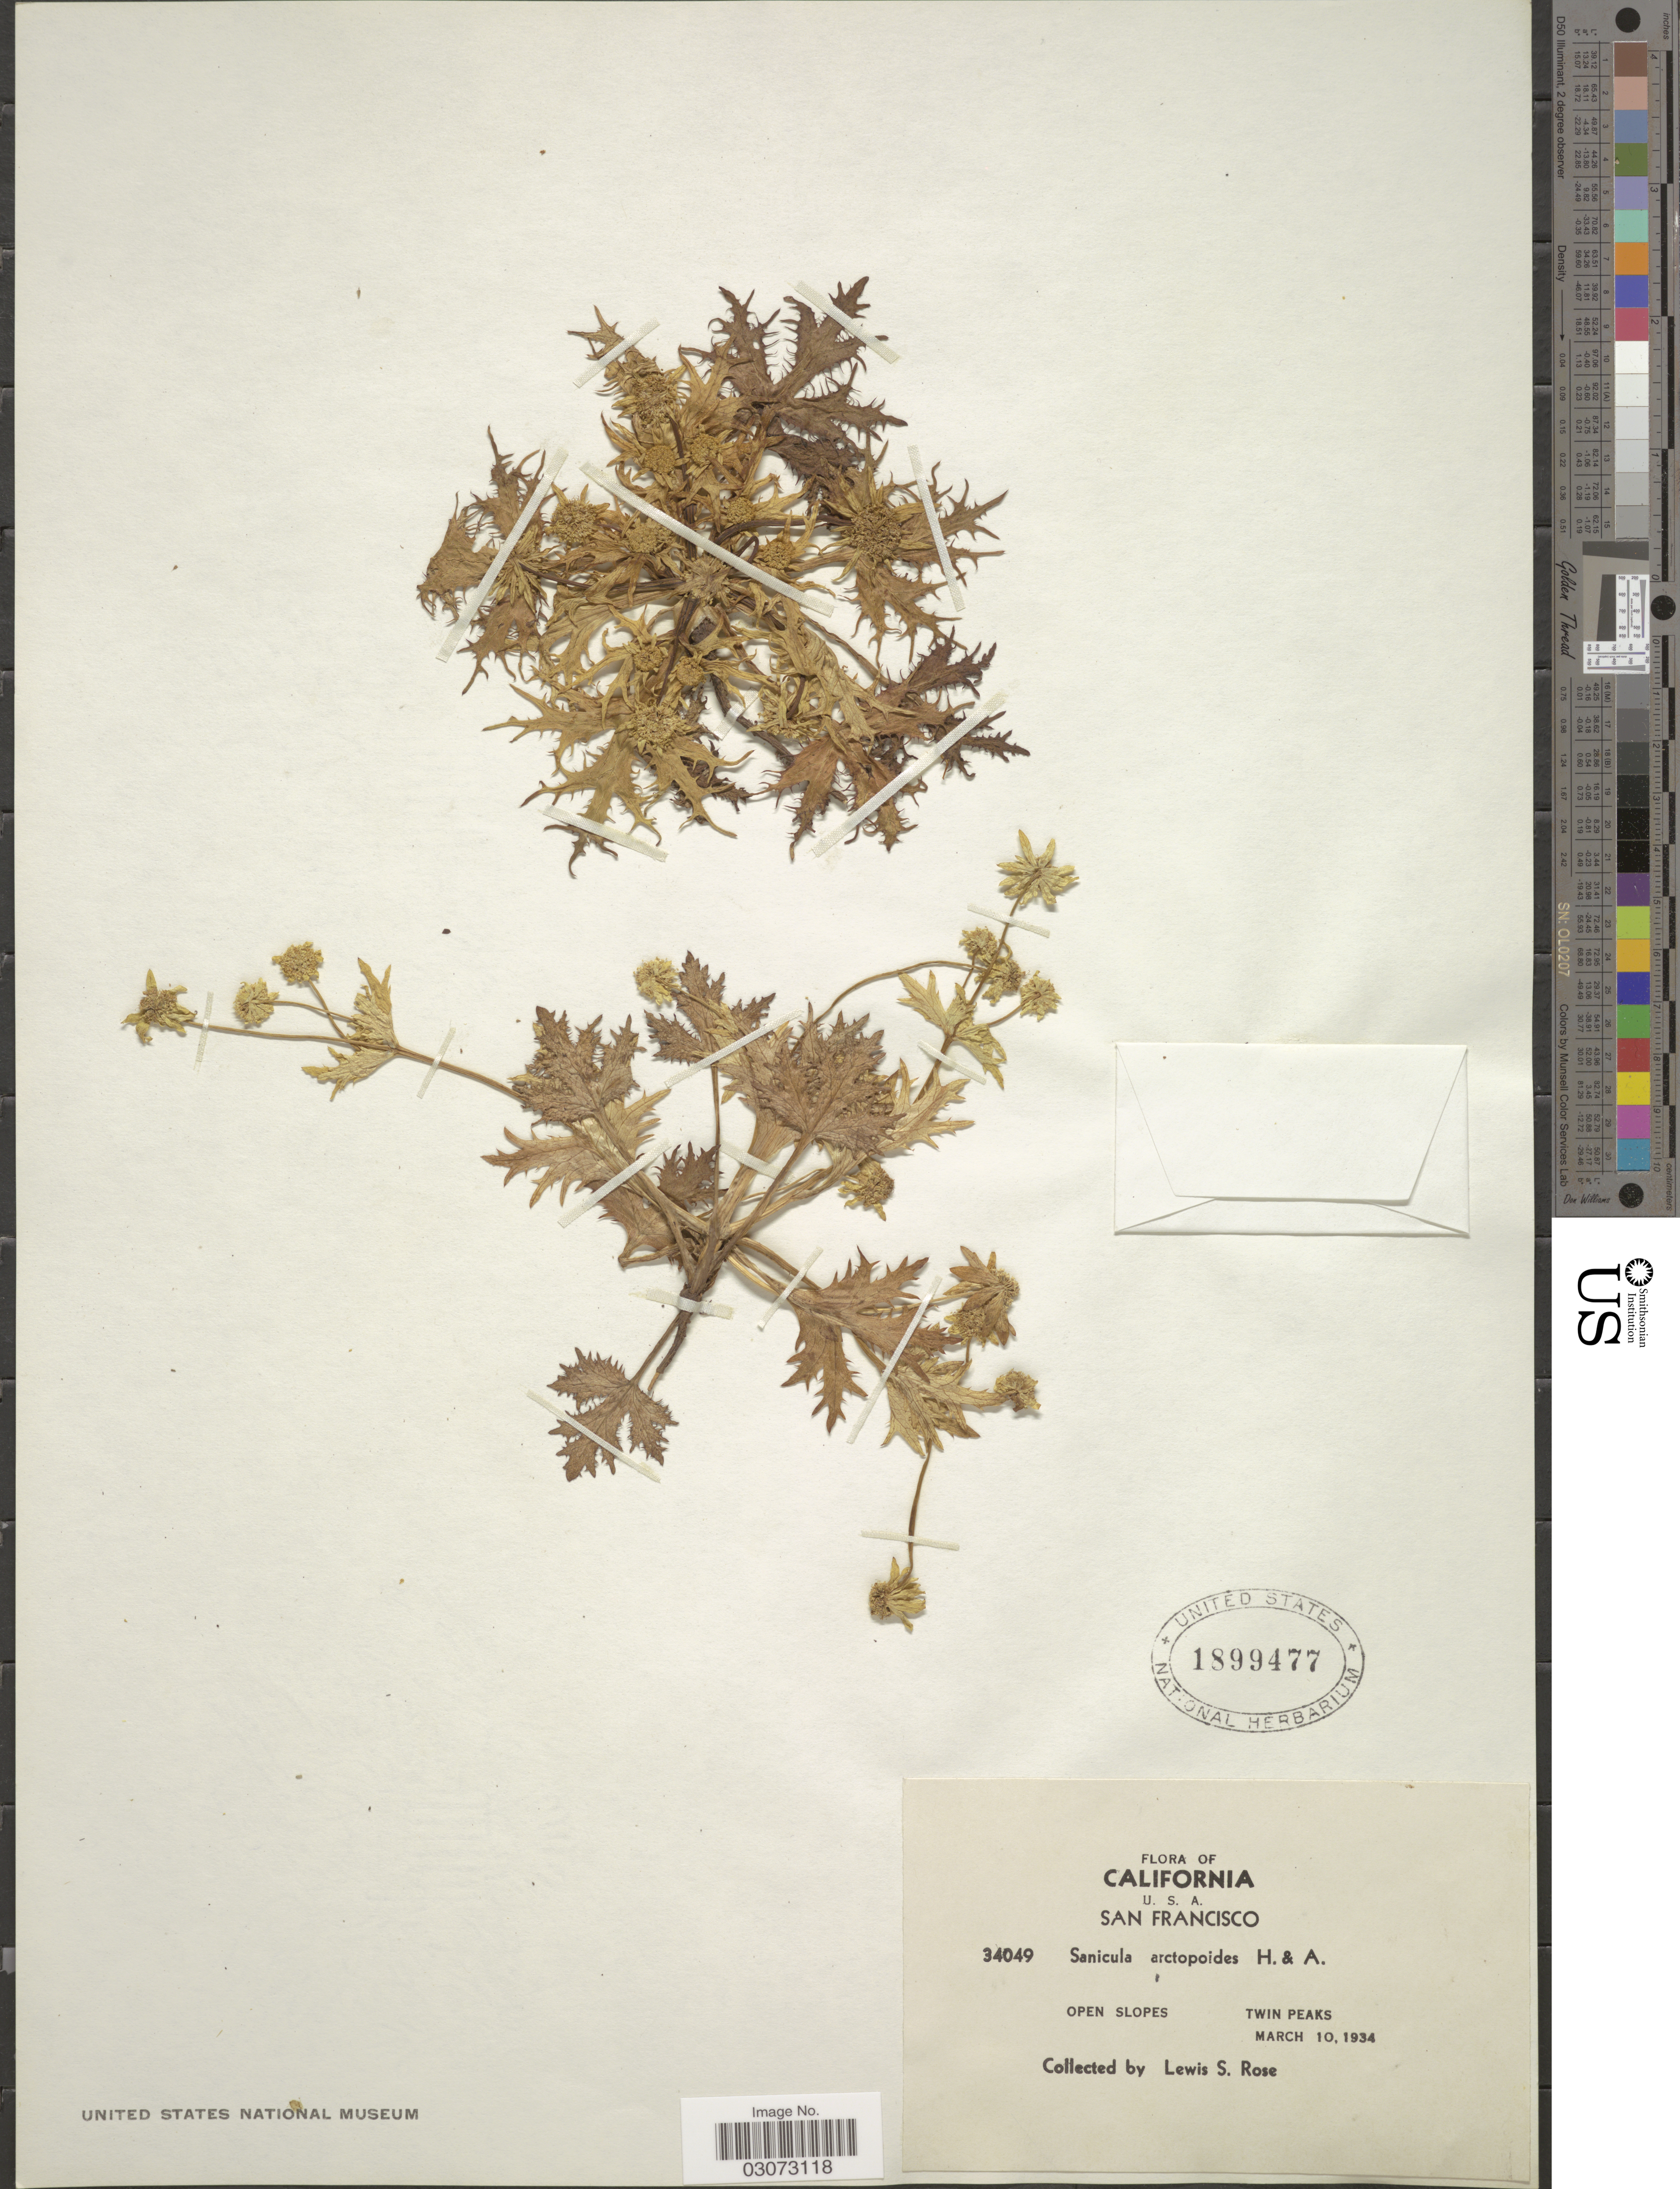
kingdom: Plantae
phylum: Tracheophyta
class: Magnoliopsida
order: Apiales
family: Apiaceae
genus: Sanicula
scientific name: Sanicula arctopoides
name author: Hook. & Arn.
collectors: L. S. Rose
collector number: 34049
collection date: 1934-03-10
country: United States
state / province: California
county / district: San Francisco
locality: San Francisco. Twin Peaks.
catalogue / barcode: US 1899477